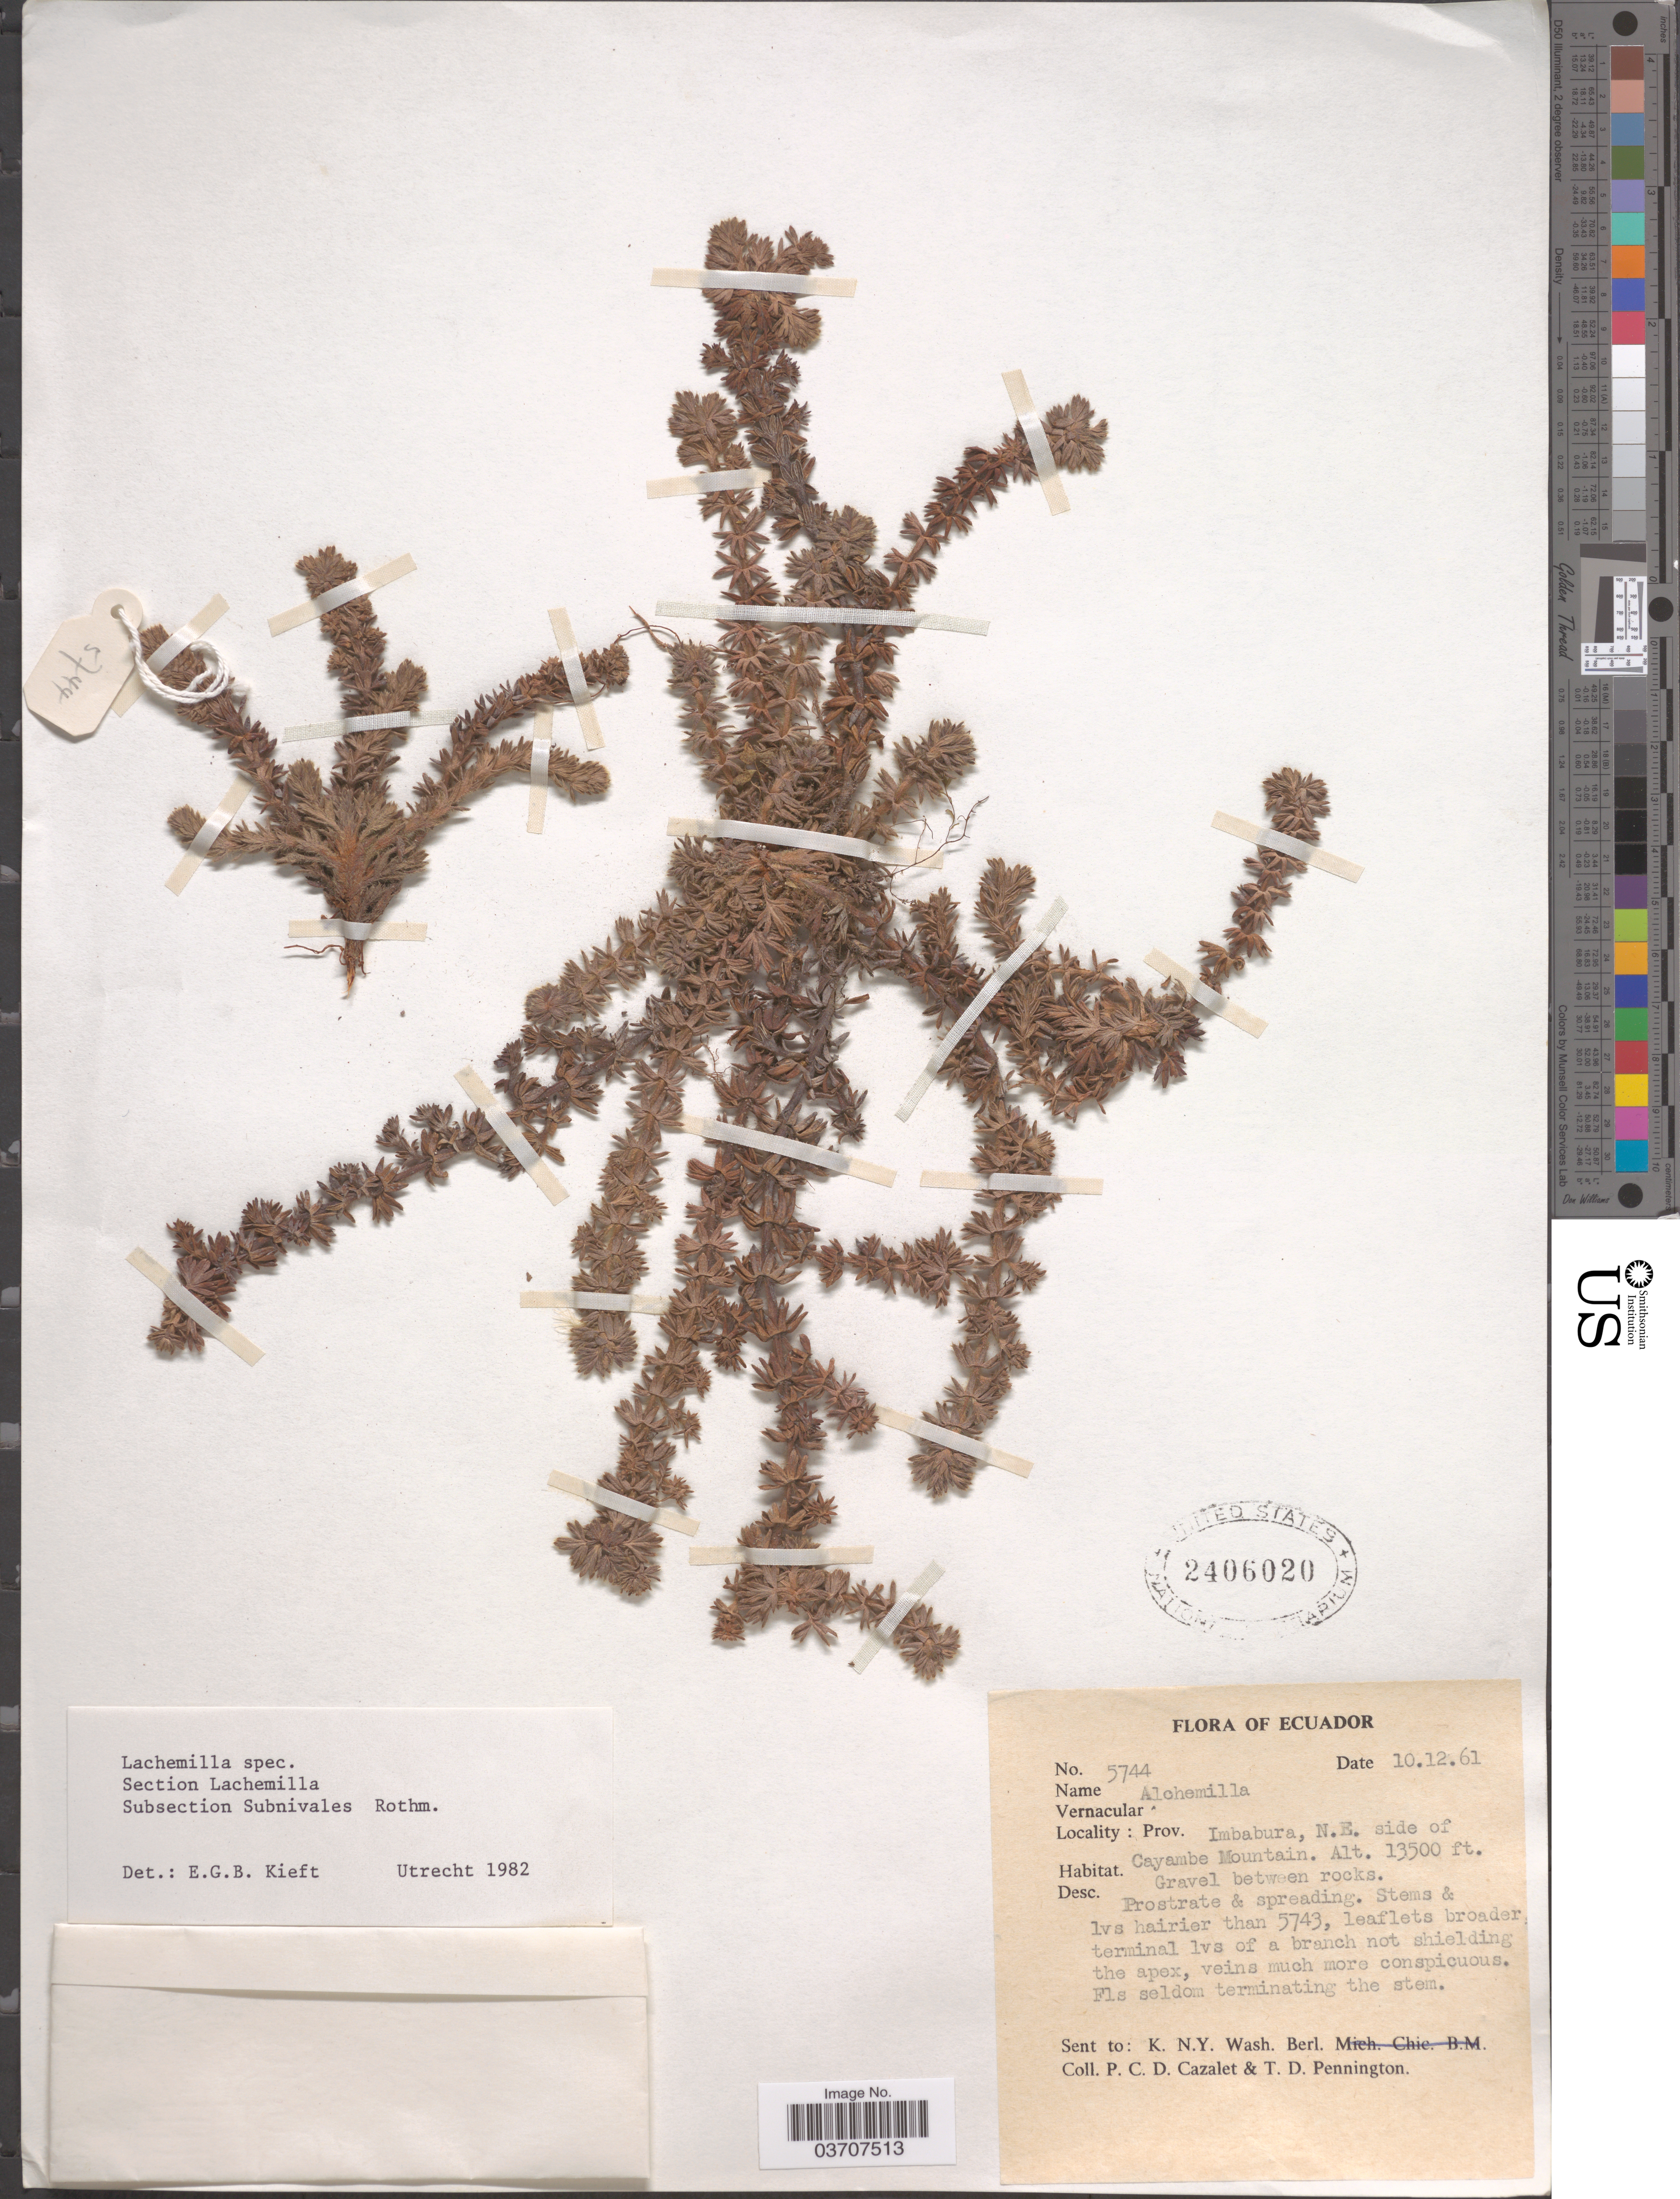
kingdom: Plantae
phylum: Tracheophyta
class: Magnoliopsida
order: Rosales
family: Rosaceae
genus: Lachemilla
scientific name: Lachemilla sp.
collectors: P. C. D. Cazalet & T. D. Pennington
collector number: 5744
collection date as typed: Transcribed d/m/y: 10/12/61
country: Ecuador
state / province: Imbabura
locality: N.E. side of Cayambe Mountain.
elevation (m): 4115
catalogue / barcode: US 2406020